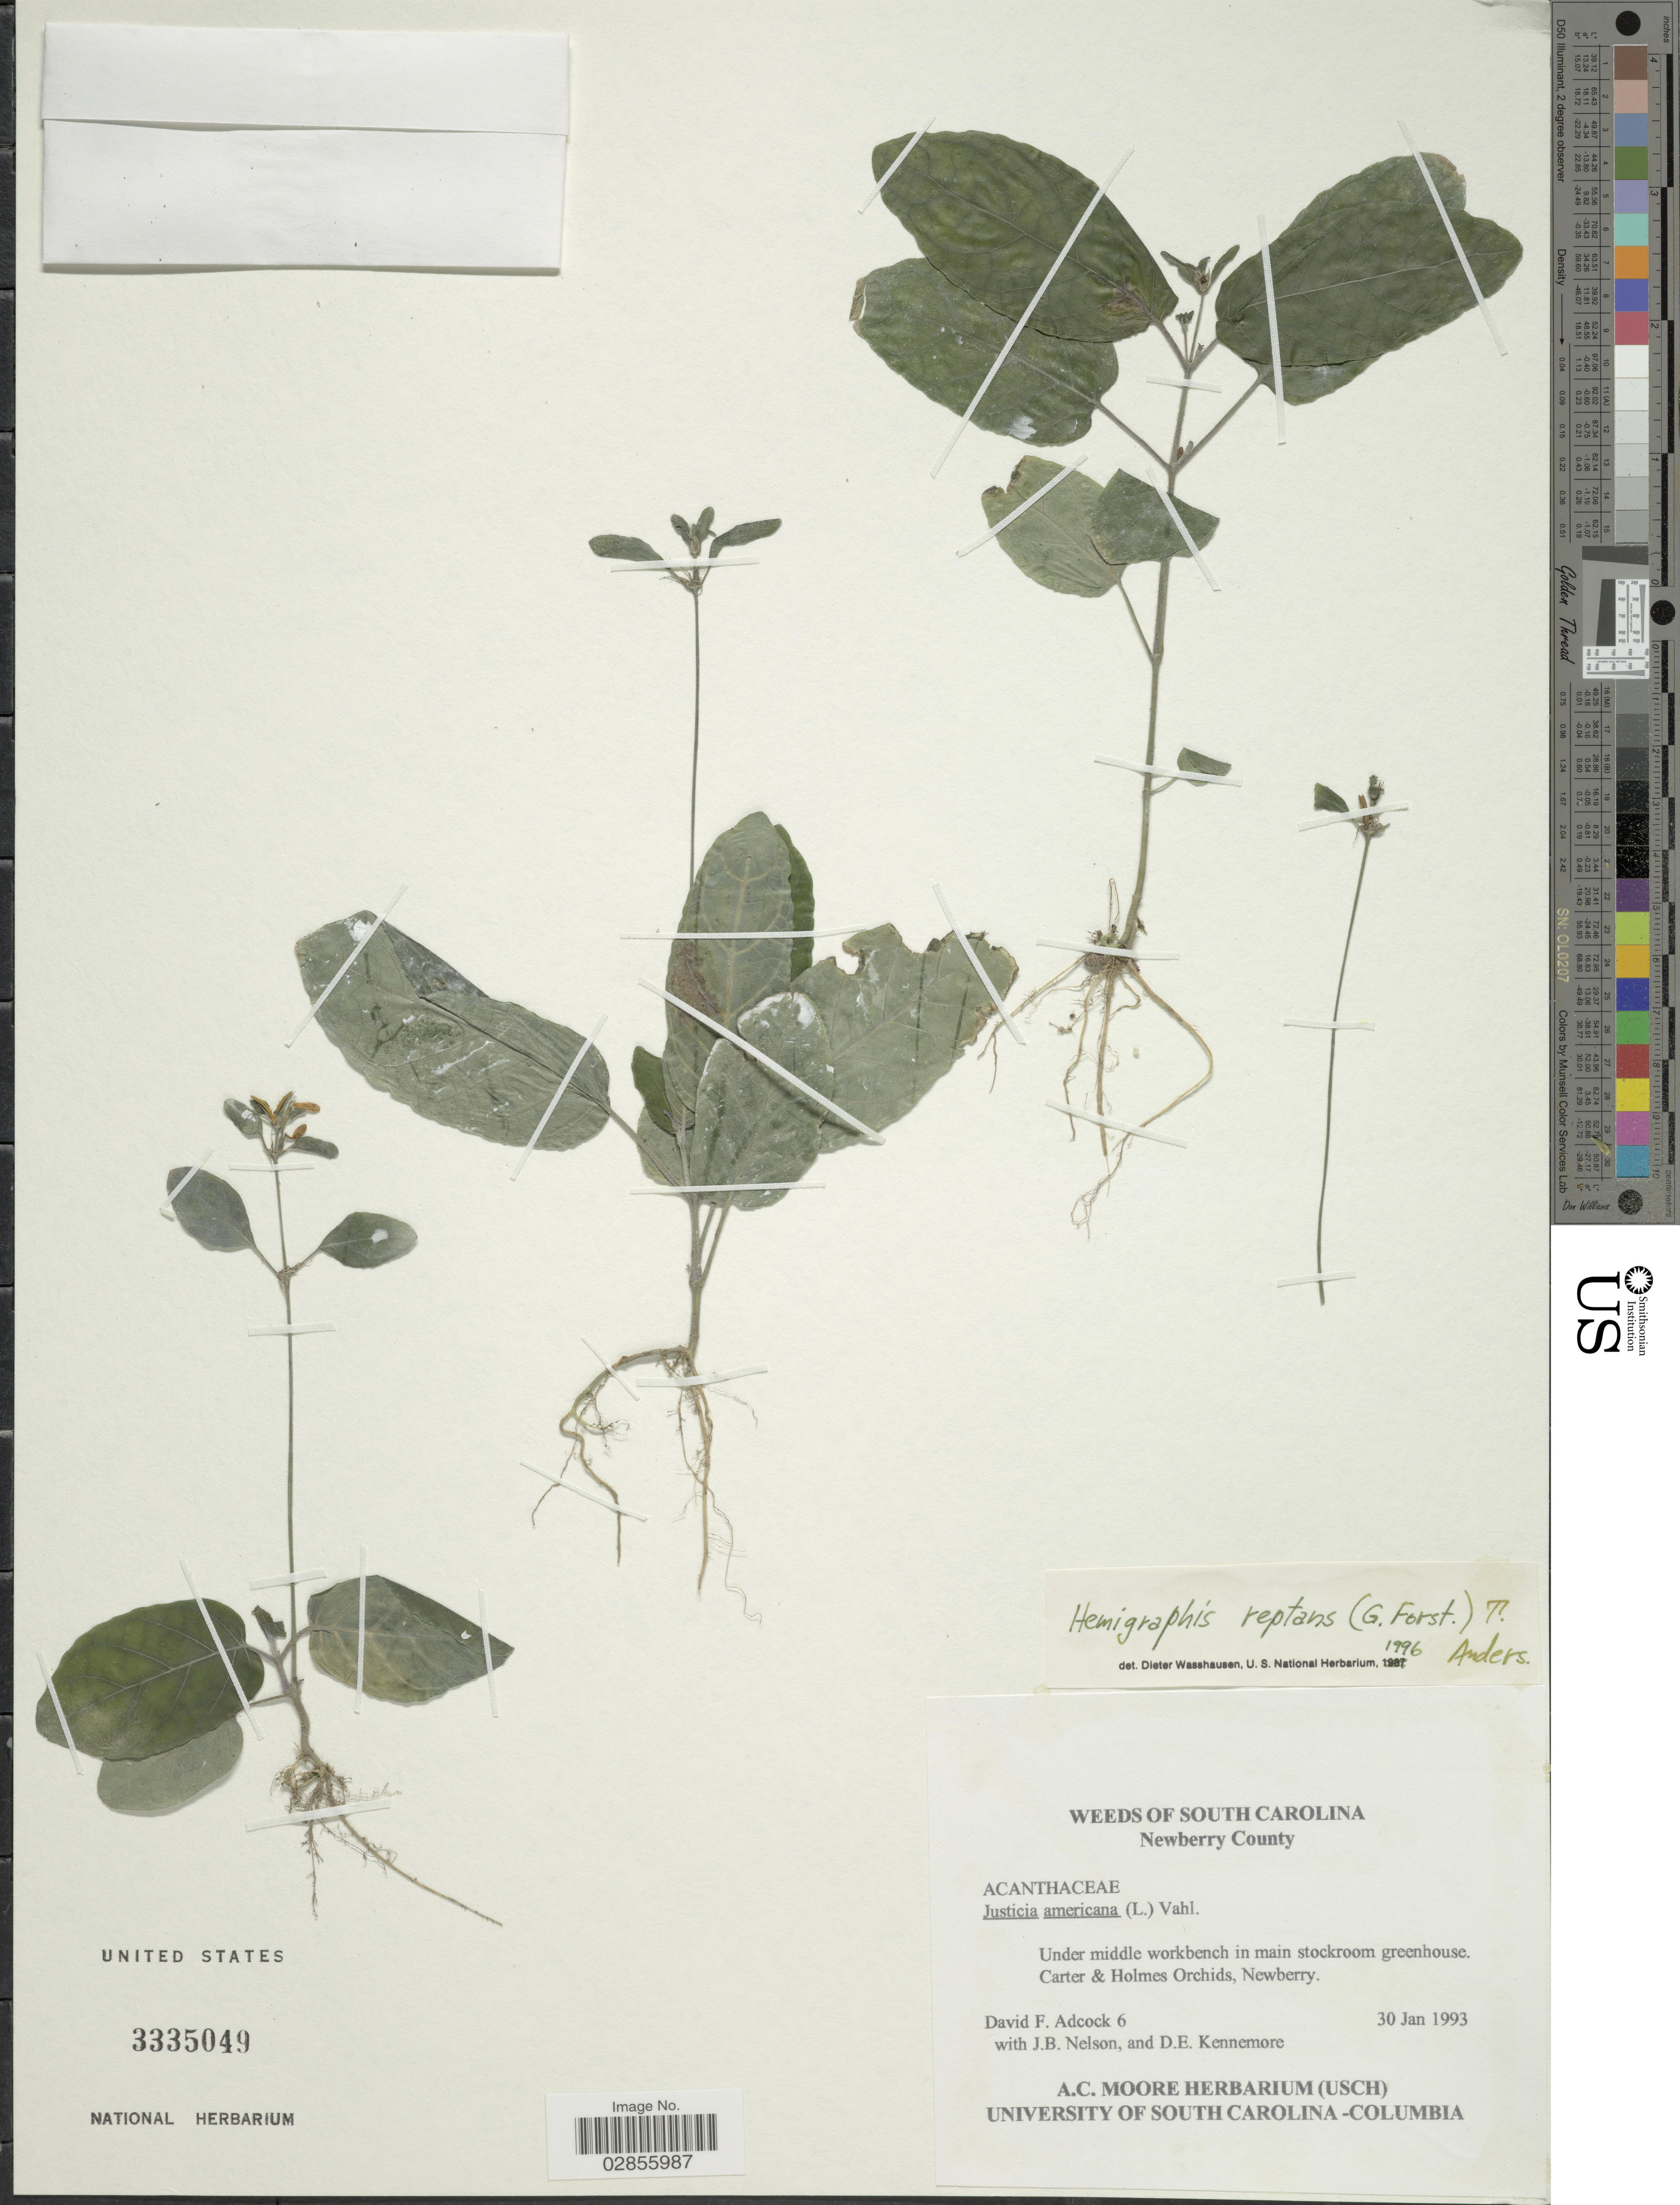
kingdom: Plantae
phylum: Tracheophyta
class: Magnoliopsida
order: Lamiales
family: Acanthaceae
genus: Hemigraphis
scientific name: Hemigraphis reptans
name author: (G. Forst.) T. Anderson ex Hemsl.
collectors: D. Adcock, J. Nelson & D. Kennemore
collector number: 6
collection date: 1993-01-30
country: United States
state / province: South Carolina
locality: Newberry County. Under middle workbench in main stockroom greenhouse. Carter & Holmes Orchids, Newberry.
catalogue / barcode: US 3335049